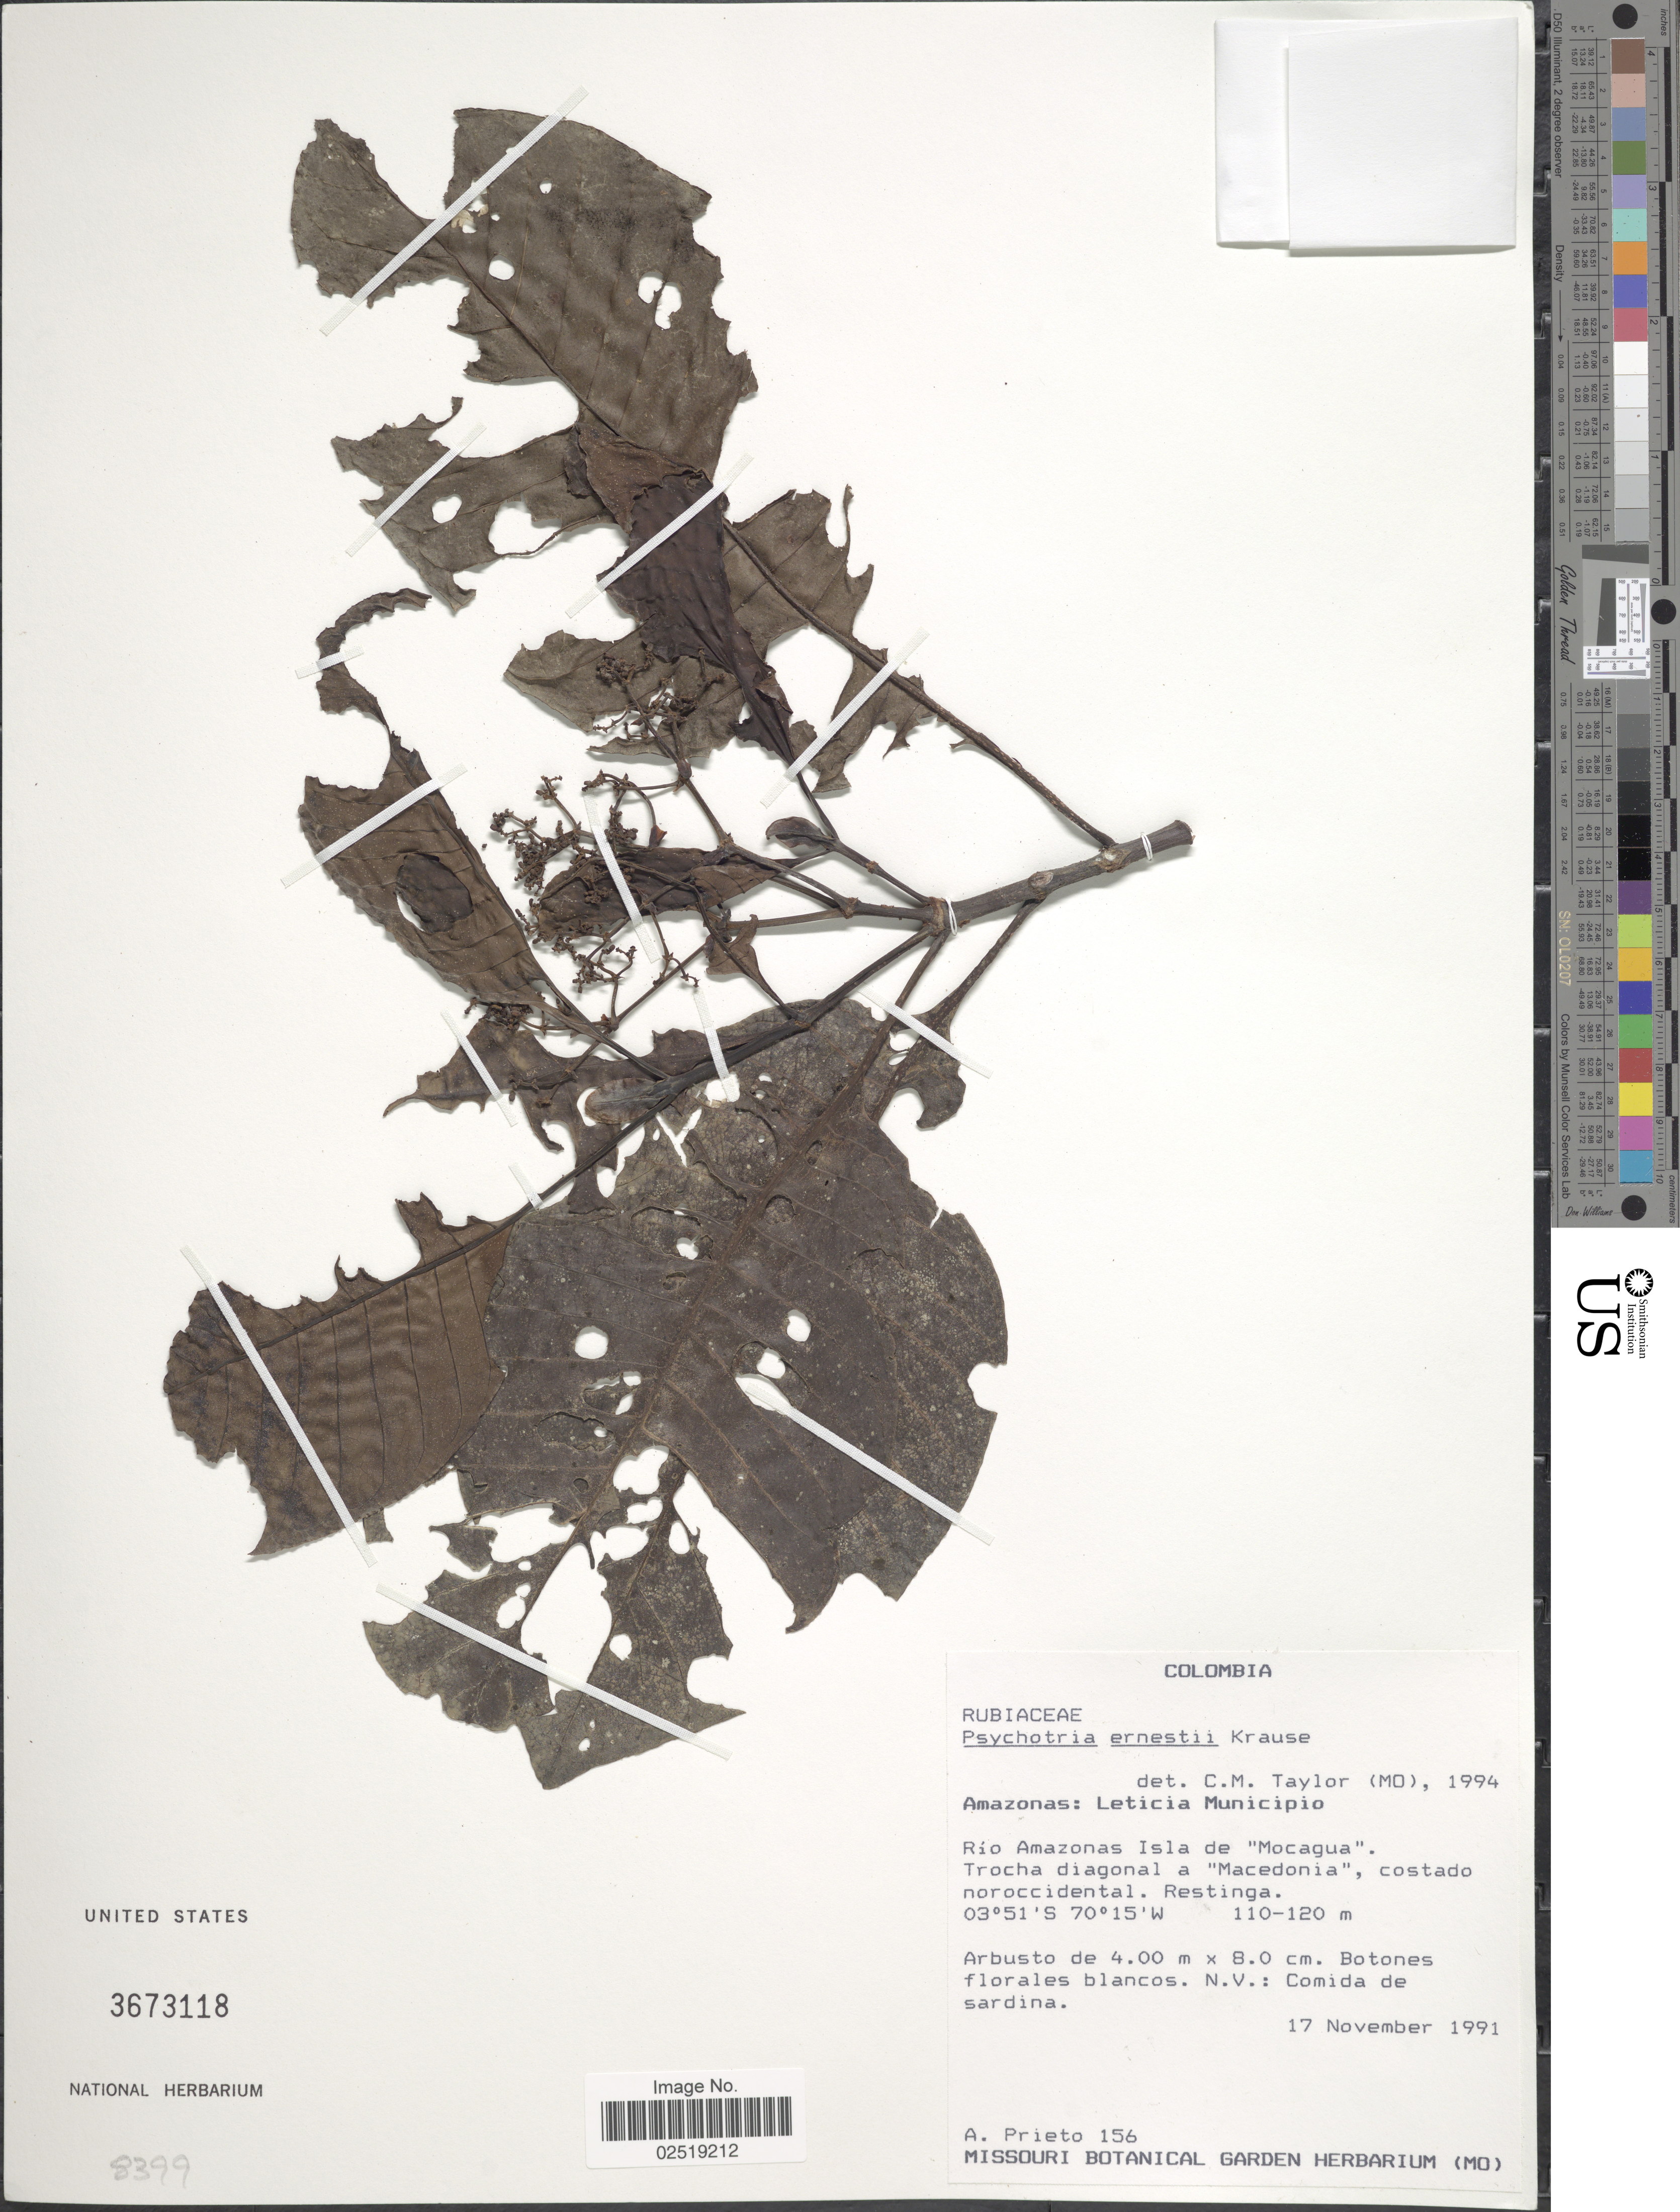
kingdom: Plantae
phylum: Tracheophyta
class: Magnoliopsida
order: Gentianales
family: Rubiaceae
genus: Psychotria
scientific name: Psychotria ernestii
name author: K. Krause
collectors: A. Prieto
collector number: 156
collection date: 1991-11-17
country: Colombia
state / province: Amazônas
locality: Amazonas: Leticia Municipio. Rio Amazonas Isla de "Mocagua".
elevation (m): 110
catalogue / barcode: US 367318